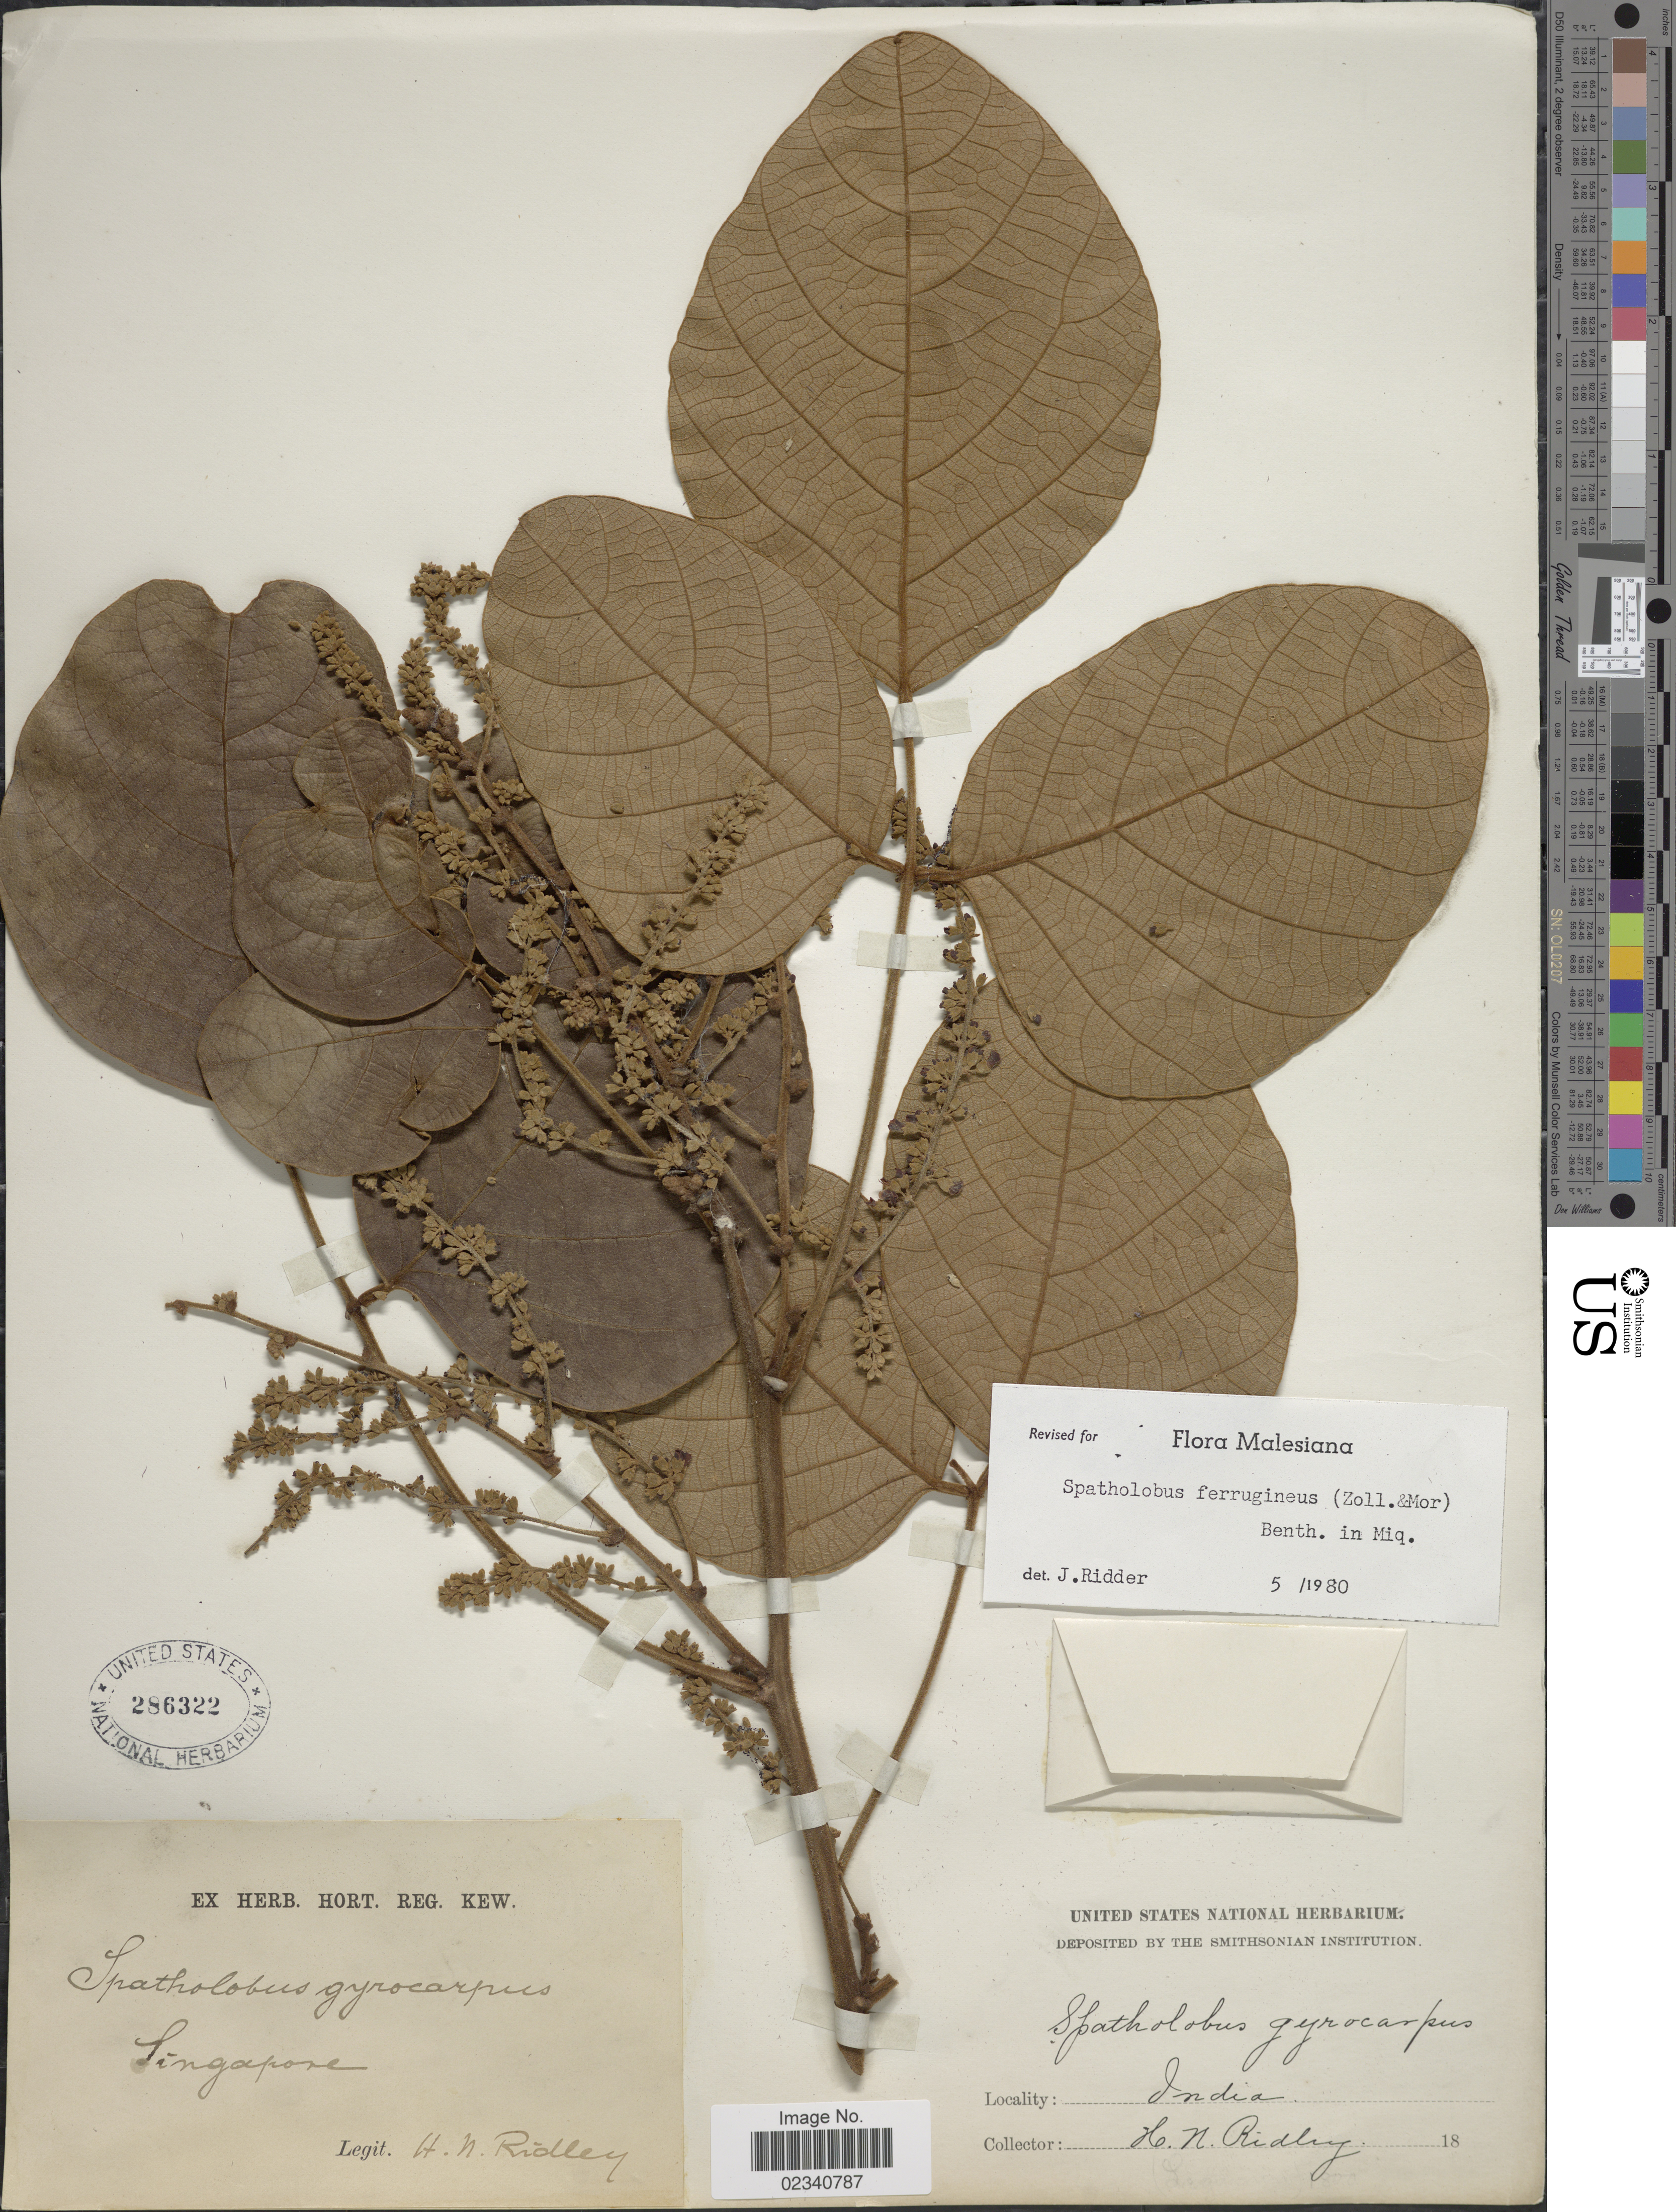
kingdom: Plantae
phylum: Tracheophyta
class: Magnoliopsida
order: Fabales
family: Fabaceae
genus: Spatholobus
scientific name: Spatholobus ferrugineus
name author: Benth.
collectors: H. N. Ridley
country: Singapore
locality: Singapore.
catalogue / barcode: US 286322